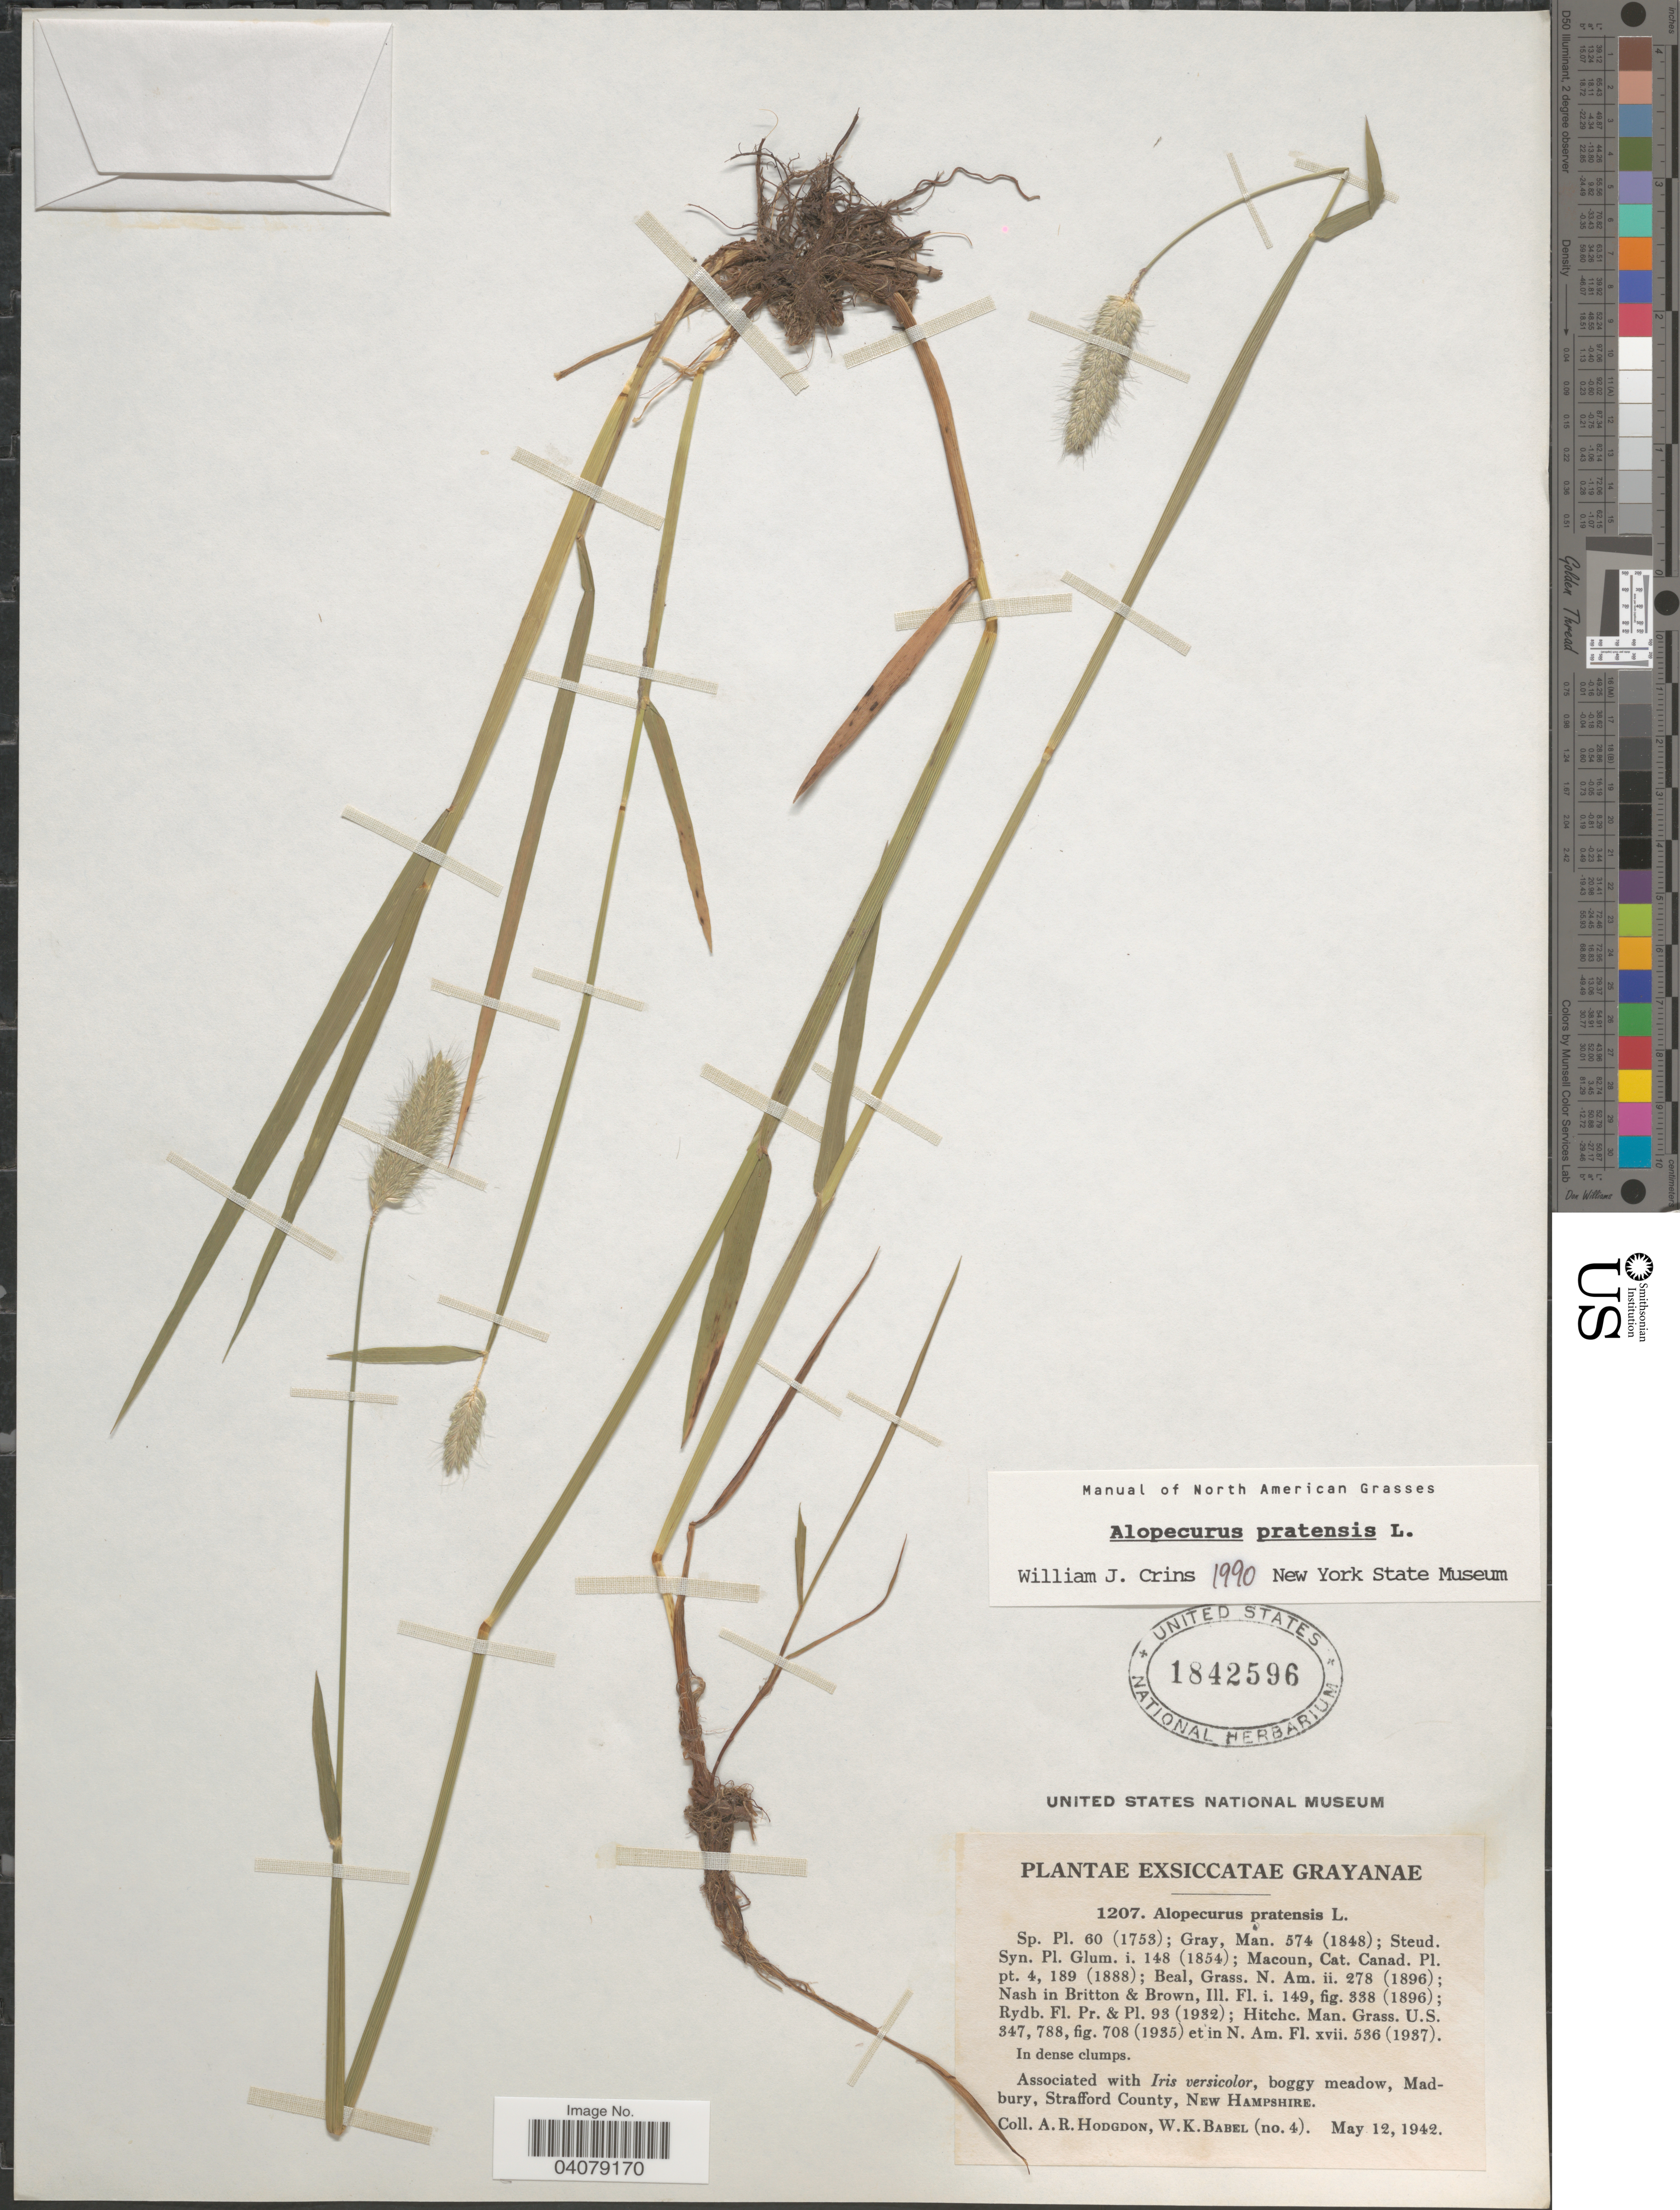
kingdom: Plantae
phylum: Tracheophyta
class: Liliopsida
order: Poales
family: Poaceae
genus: Alopecurus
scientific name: Alopecurus pratensis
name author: L.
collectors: A. R. Hodgdon & W. Babel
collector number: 4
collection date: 1942-05-12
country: United States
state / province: New Hampshire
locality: Boggy meadow, Madbury, Strafford County.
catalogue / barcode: US 1842596